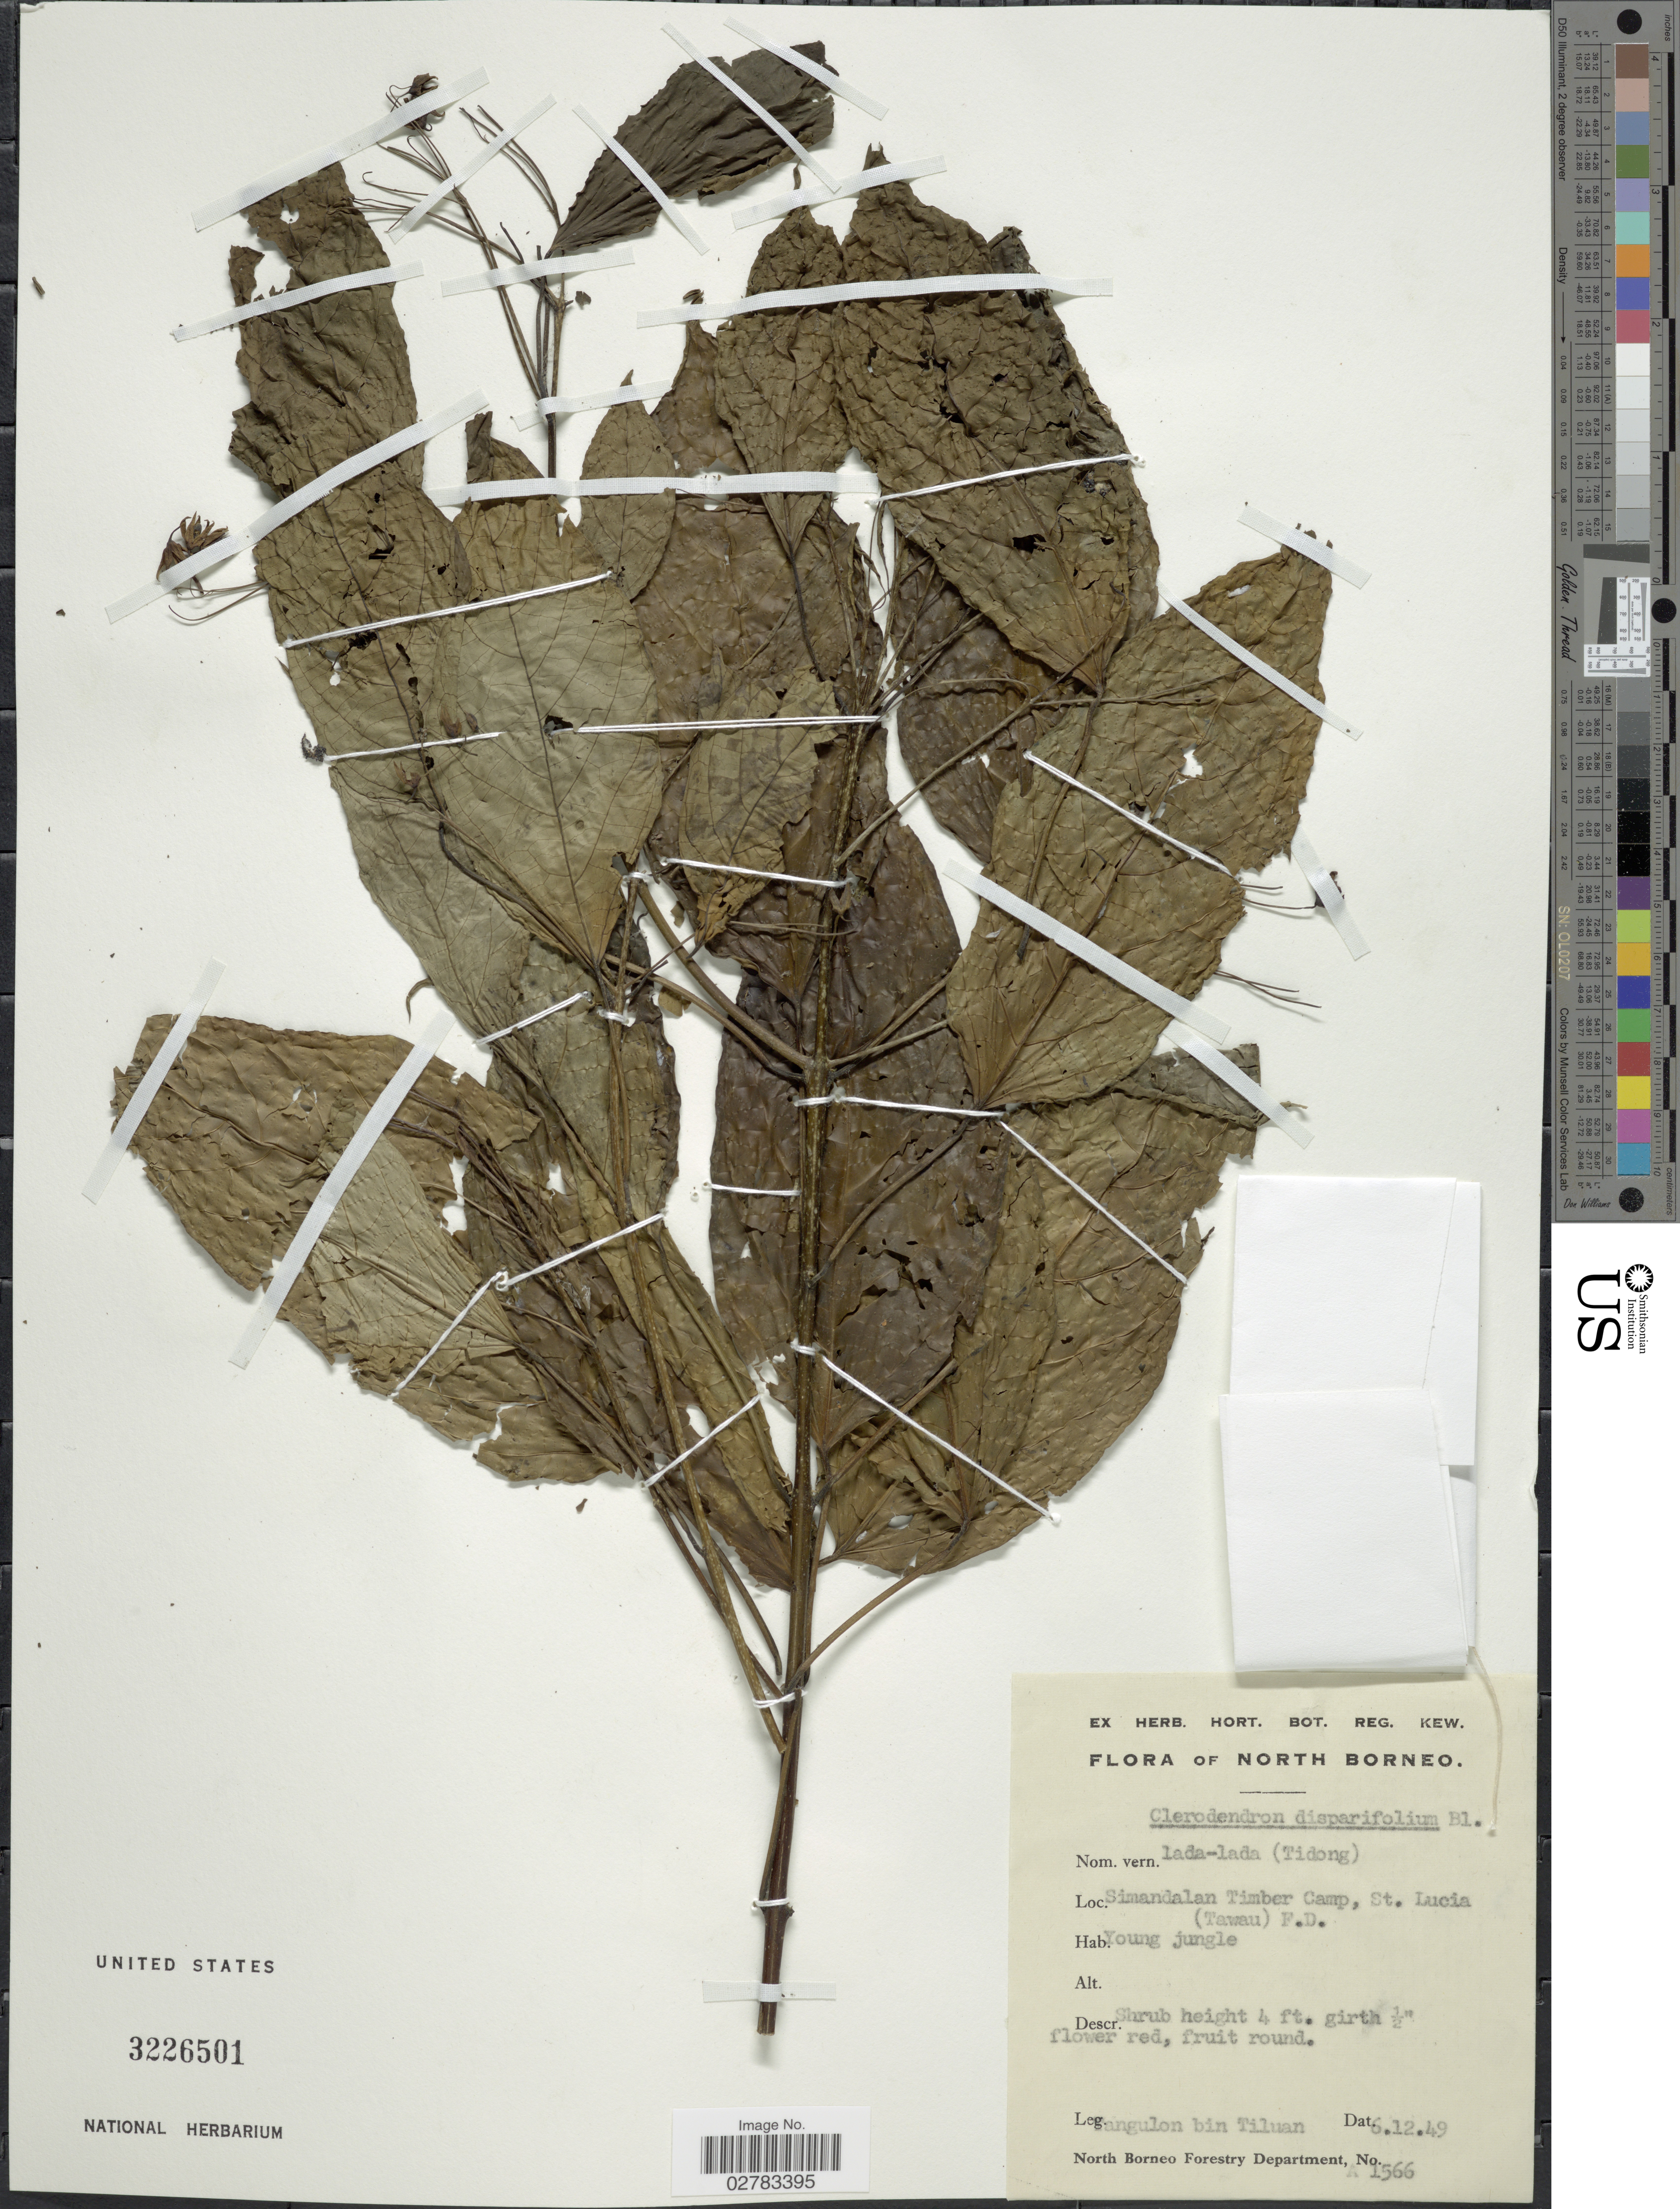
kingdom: Plantae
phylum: Tracheophyta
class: Magnoliopsida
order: Lamiales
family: Lamiaceae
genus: Clerodendrum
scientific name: Clerodendrum disparifolium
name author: Blume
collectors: T.B. Tiluan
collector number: A1566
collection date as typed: Transcribed d/m/y: 6/12/49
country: Malaysia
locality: North Borneo, Simandalan Timber Camp, St. Lucia (Tawau) F.D.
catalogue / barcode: US 3226501